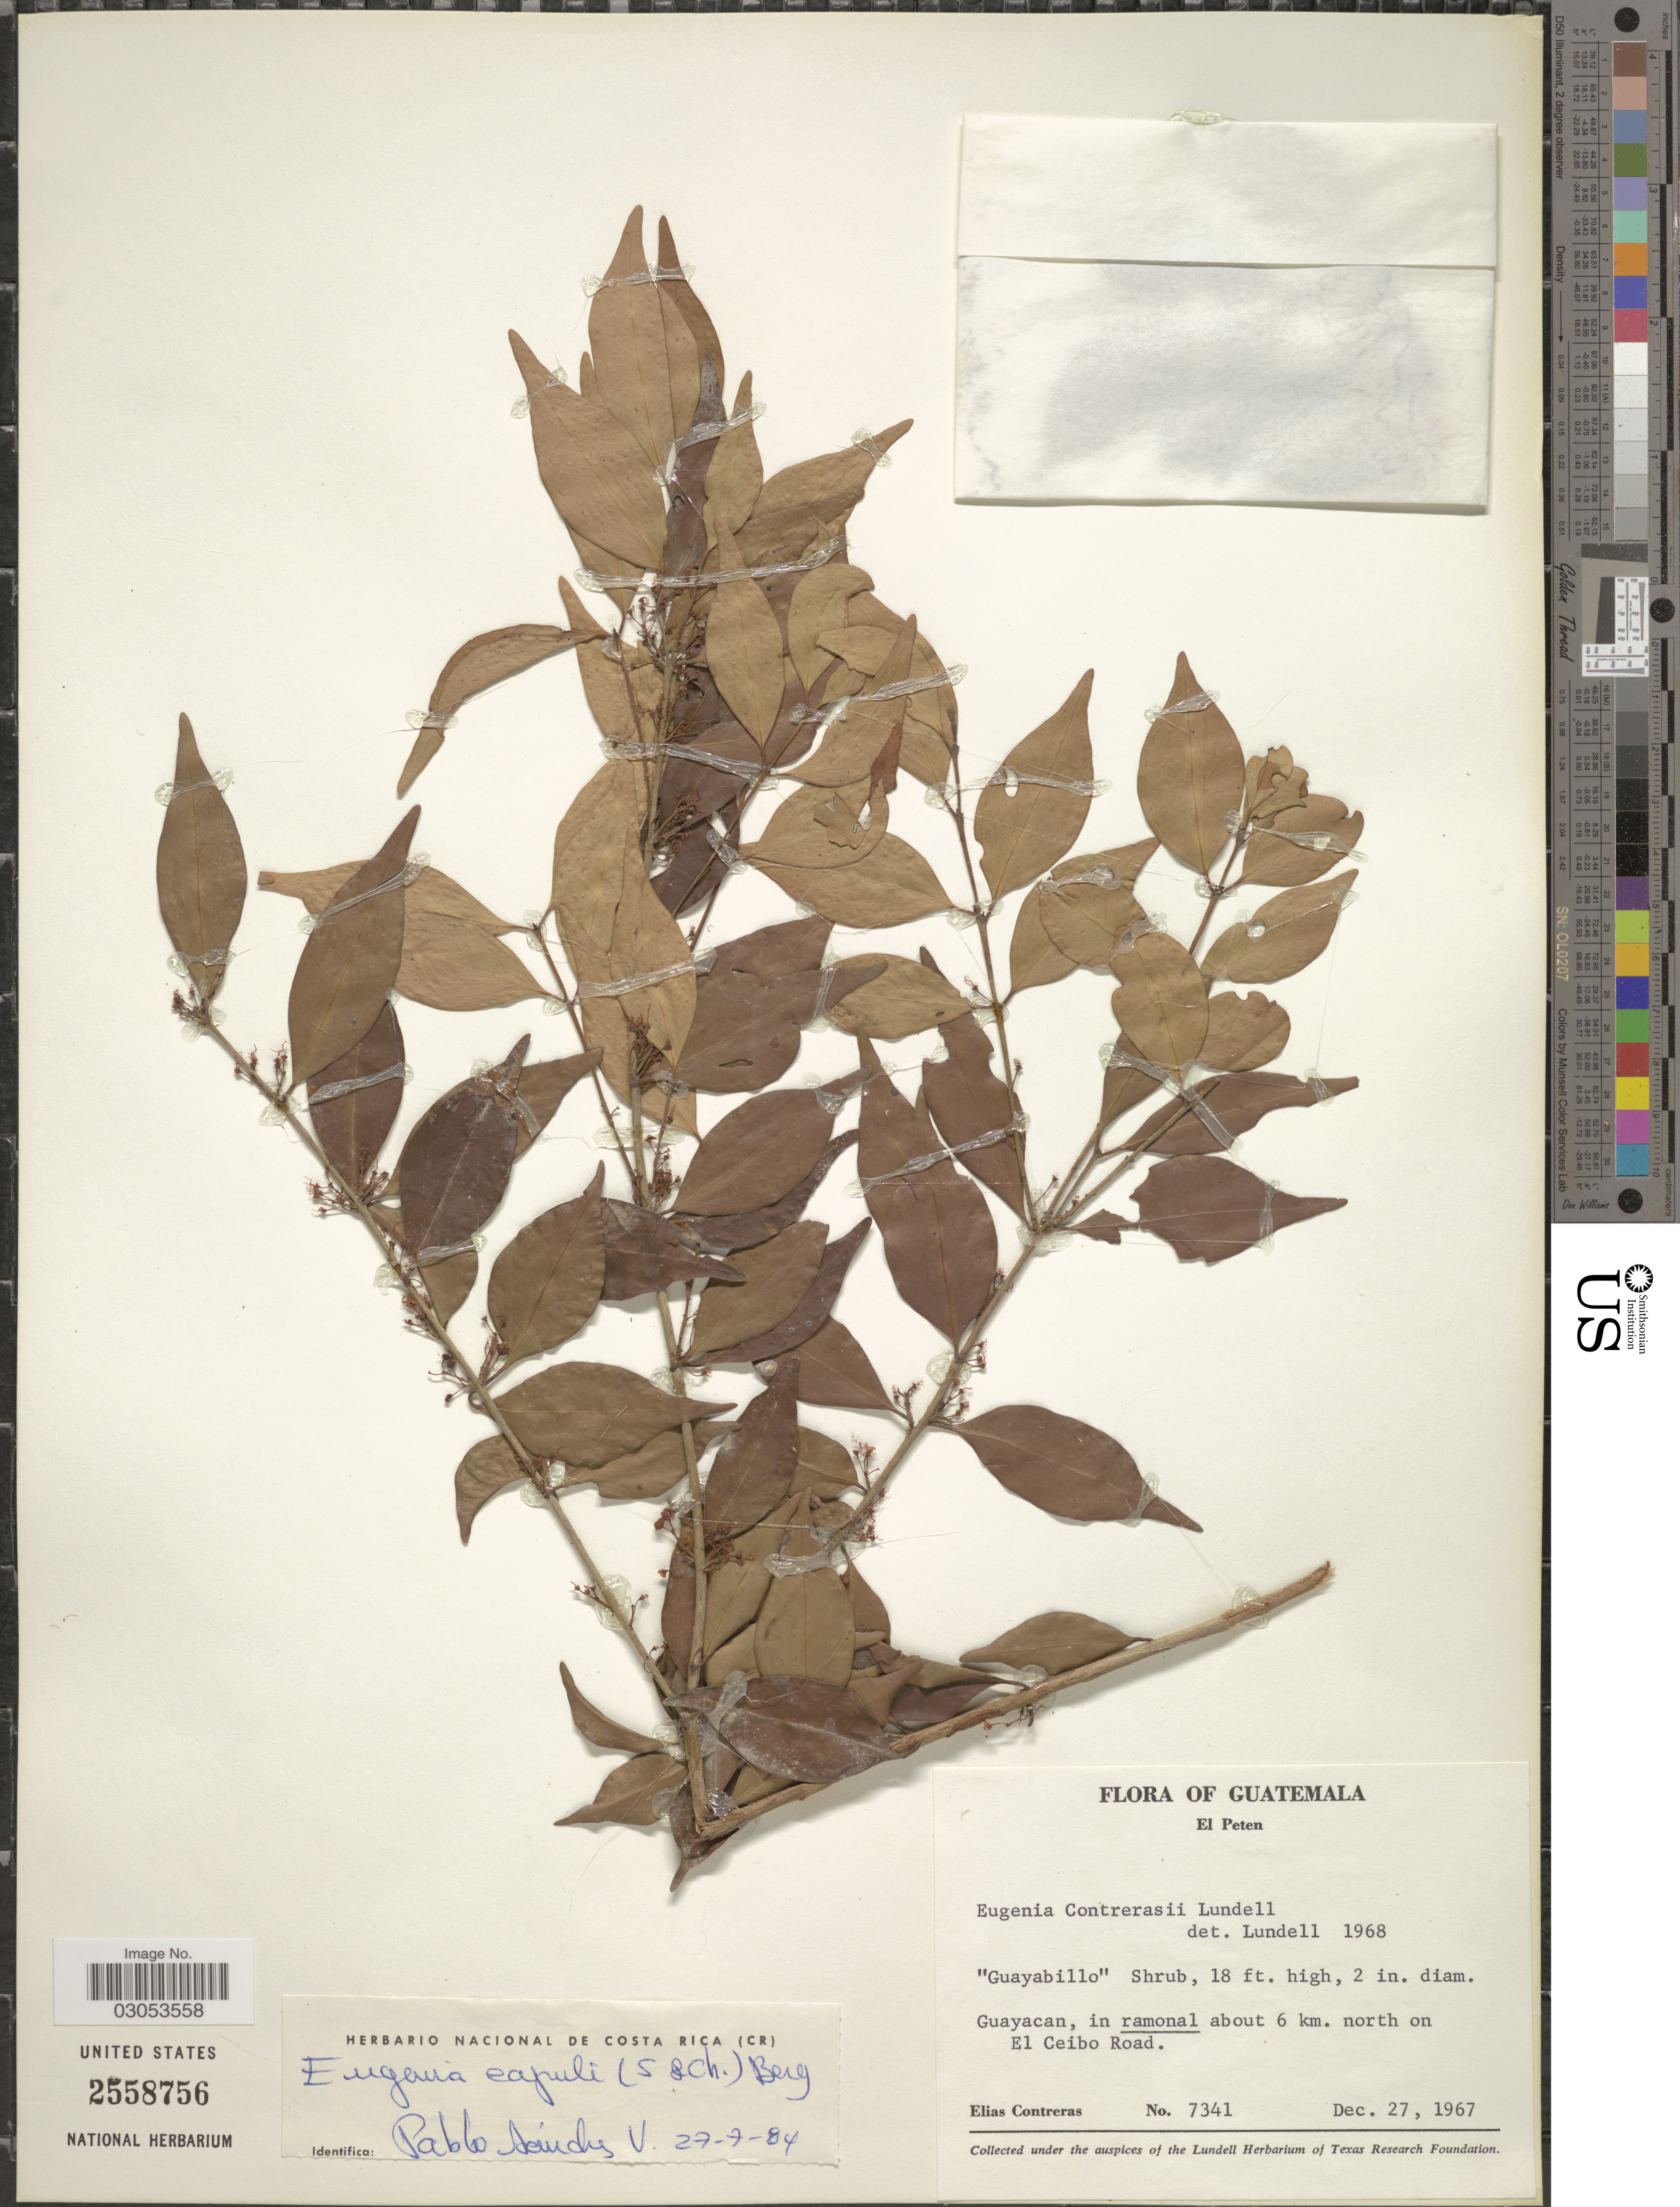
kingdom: Plantae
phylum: Tracheophyta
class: Magnoliopsida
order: Myrtales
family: Myrtaceae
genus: Eugenia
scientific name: Eugenia capuli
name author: (Schltdl. & Cham.) Hook. & Arn.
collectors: E. Contreras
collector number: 7341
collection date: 1967-12-27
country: Guatemala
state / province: El Petén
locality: Guayacan, in ramonal about 6 km. north on El Ceibo Road.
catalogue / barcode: US 2558756